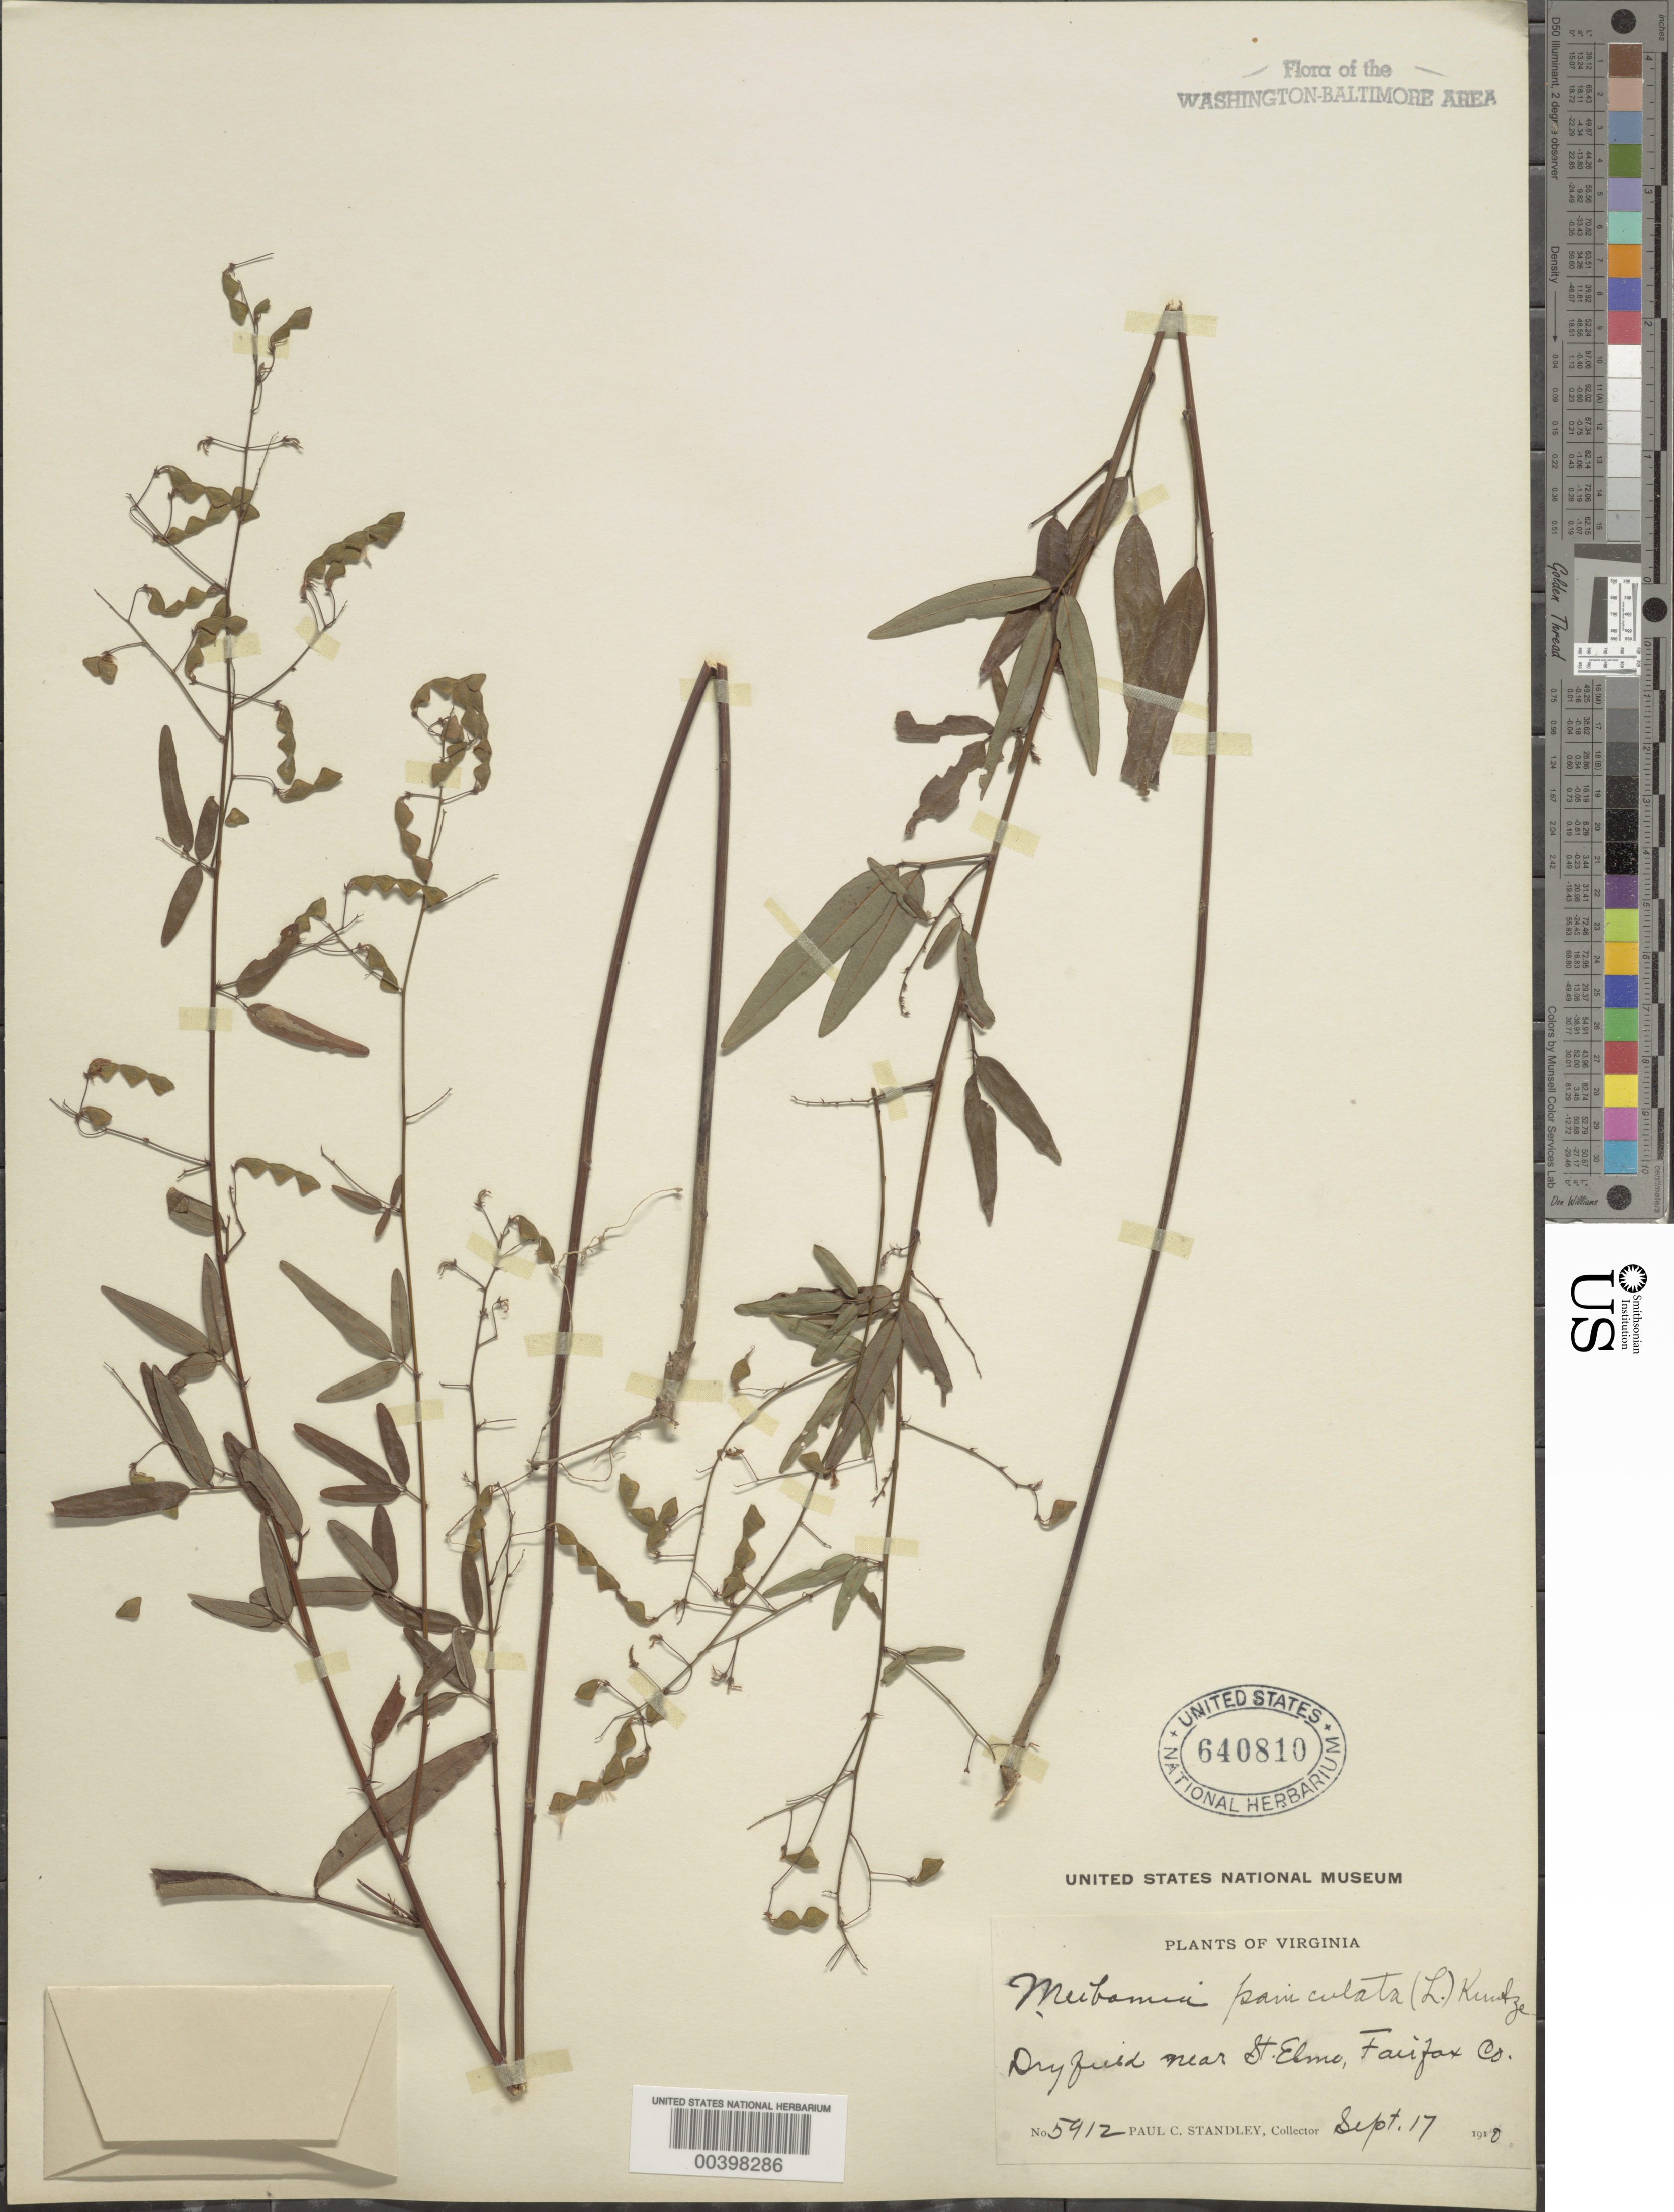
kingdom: Plantae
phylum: Tracheophyta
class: Magnoliopsida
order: Fabales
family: Fabaceae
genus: Desmodium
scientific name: Desmodium paniculatum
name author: (L.) DC.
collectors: P. C. Standley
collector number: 5912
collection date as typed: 17 Sep 1910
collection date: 1910-09-17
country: United States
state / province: Virginia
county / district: Fairfax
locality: Near St. Elmo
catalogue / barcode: US 640810